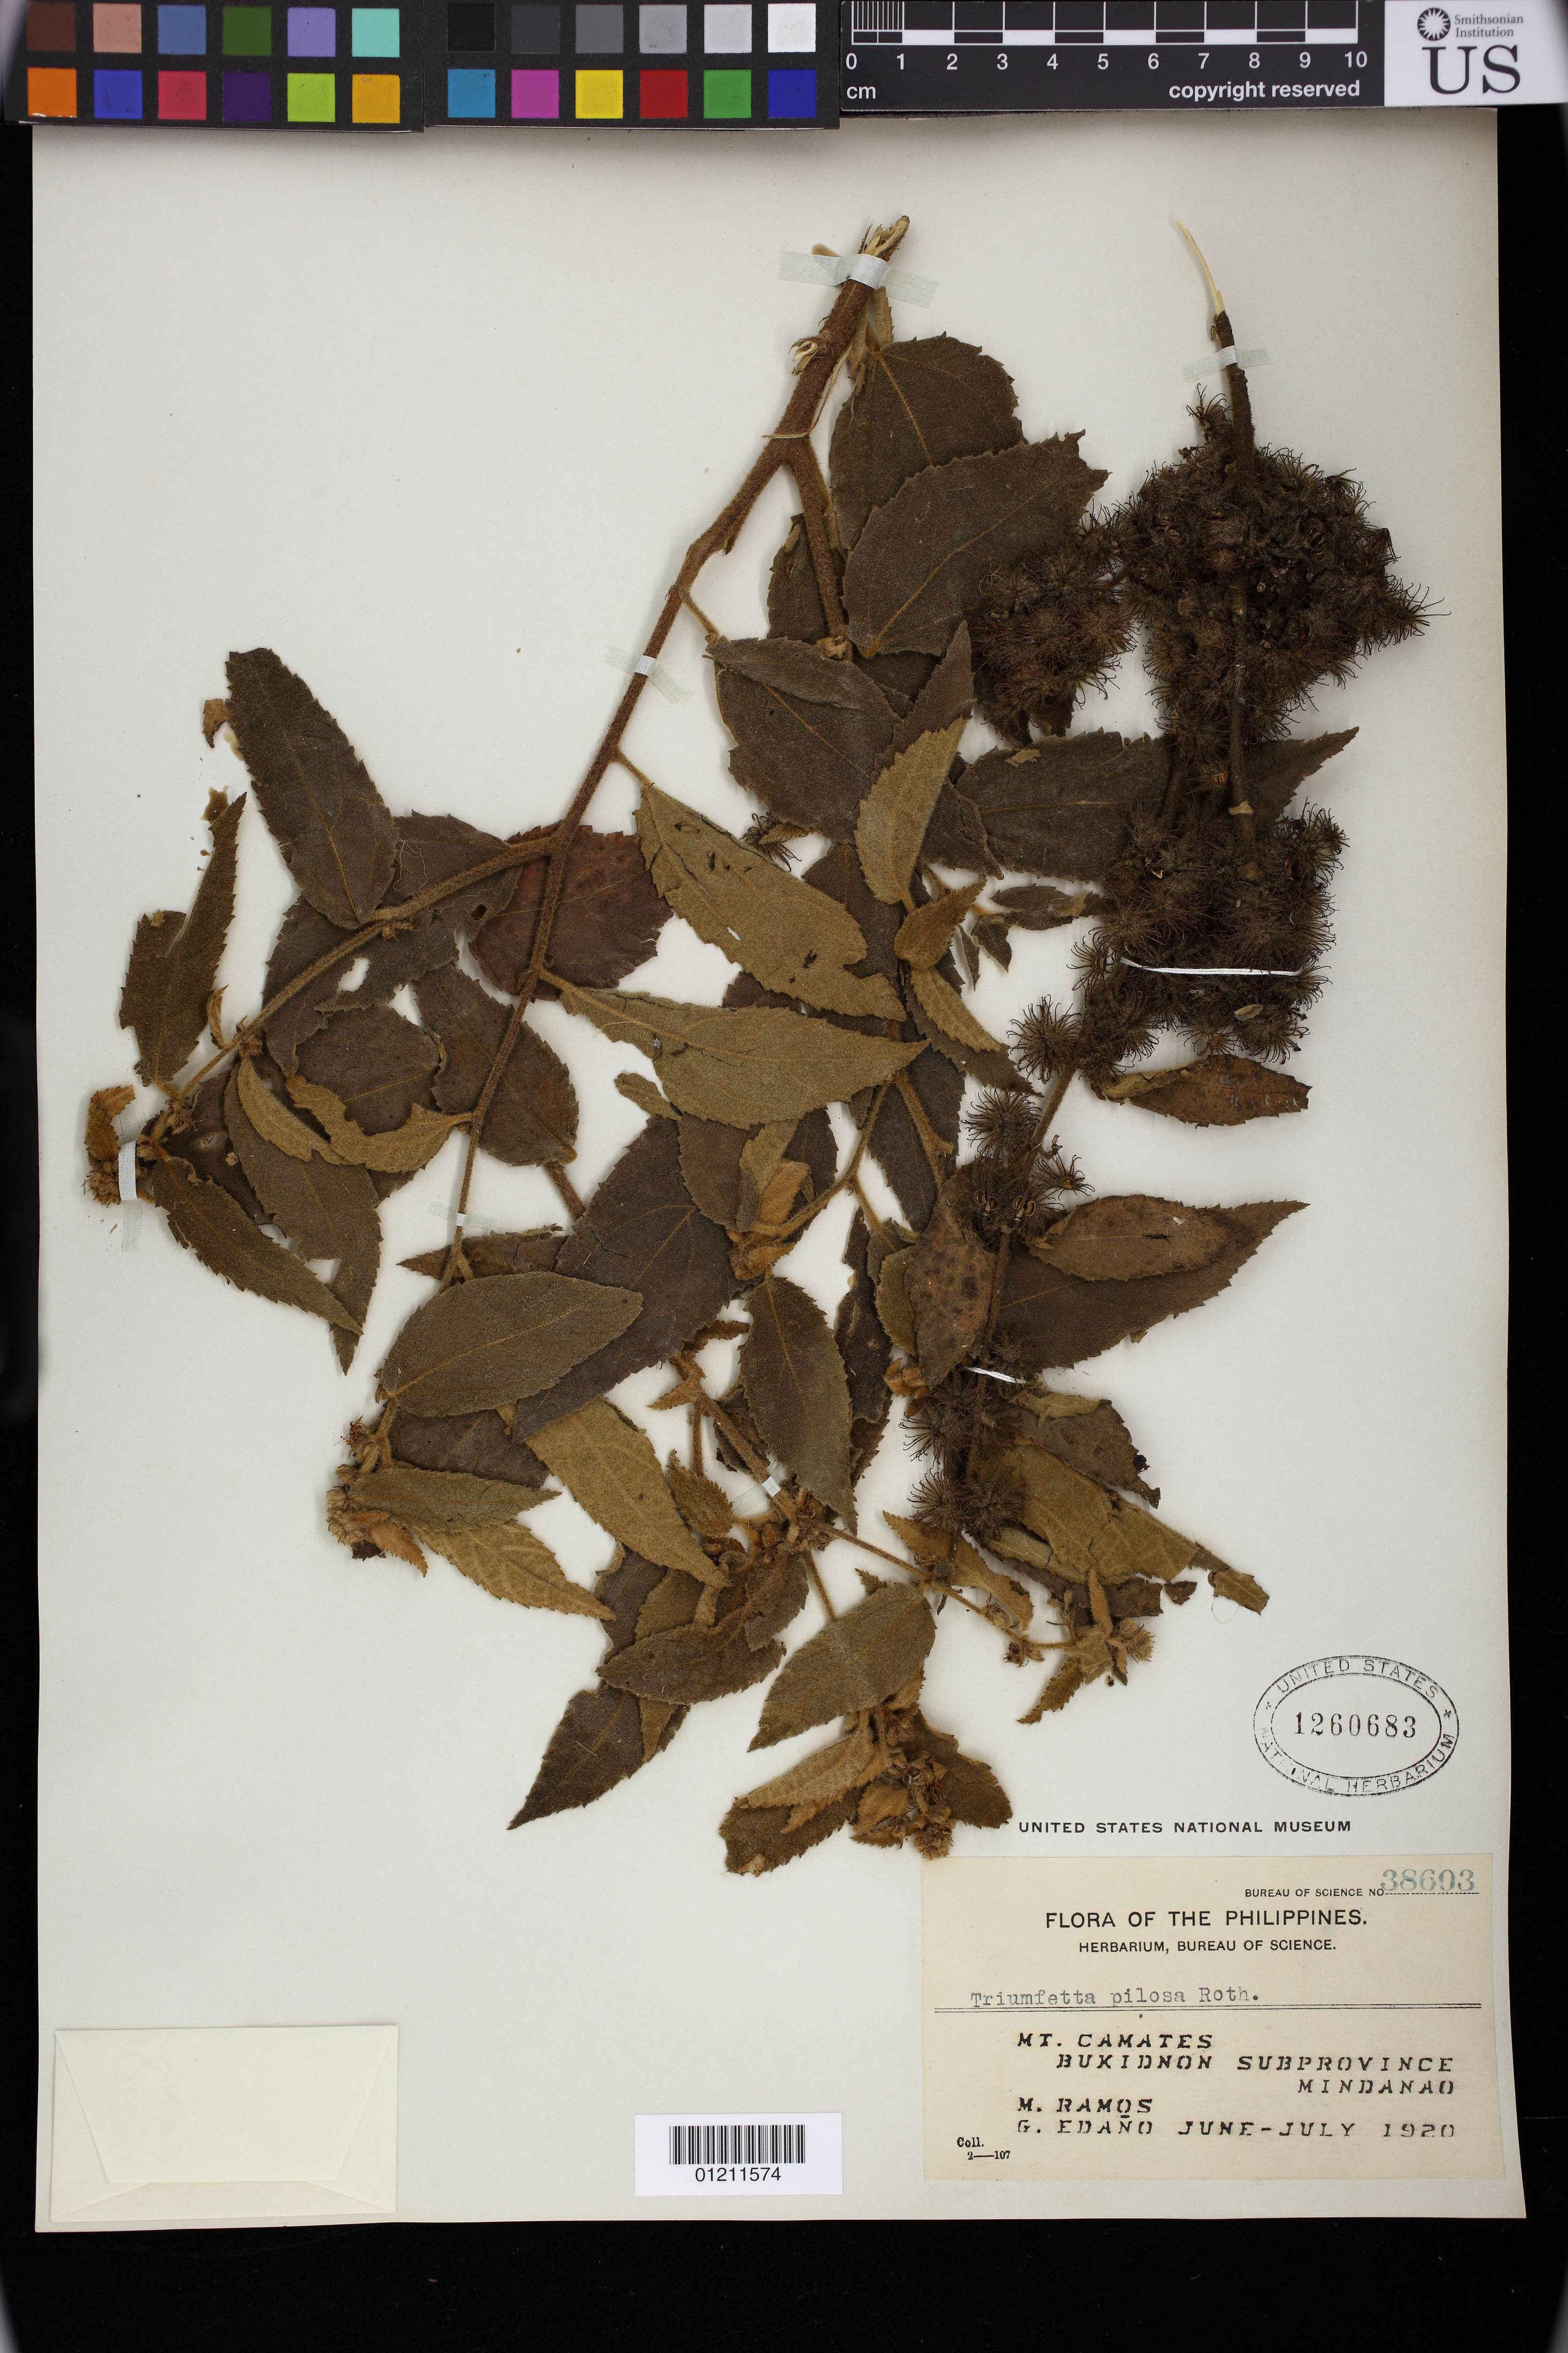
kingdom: Plantae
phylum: Tracheophyta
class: Magnoliopsida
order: Malvales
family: Malvaceae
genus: Triumfetta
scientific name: Triumfetta pilosa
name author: Roth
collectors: M. Ramos & G. E. Edaño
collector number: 38603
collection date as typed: Jun 1920 to -- Jul 1920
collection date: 1920-06/1920-07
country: Philippines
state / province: Northern Mindanao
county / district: Bukidnon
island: Mindanao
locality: Mt. Camates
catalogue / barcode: US 1260683